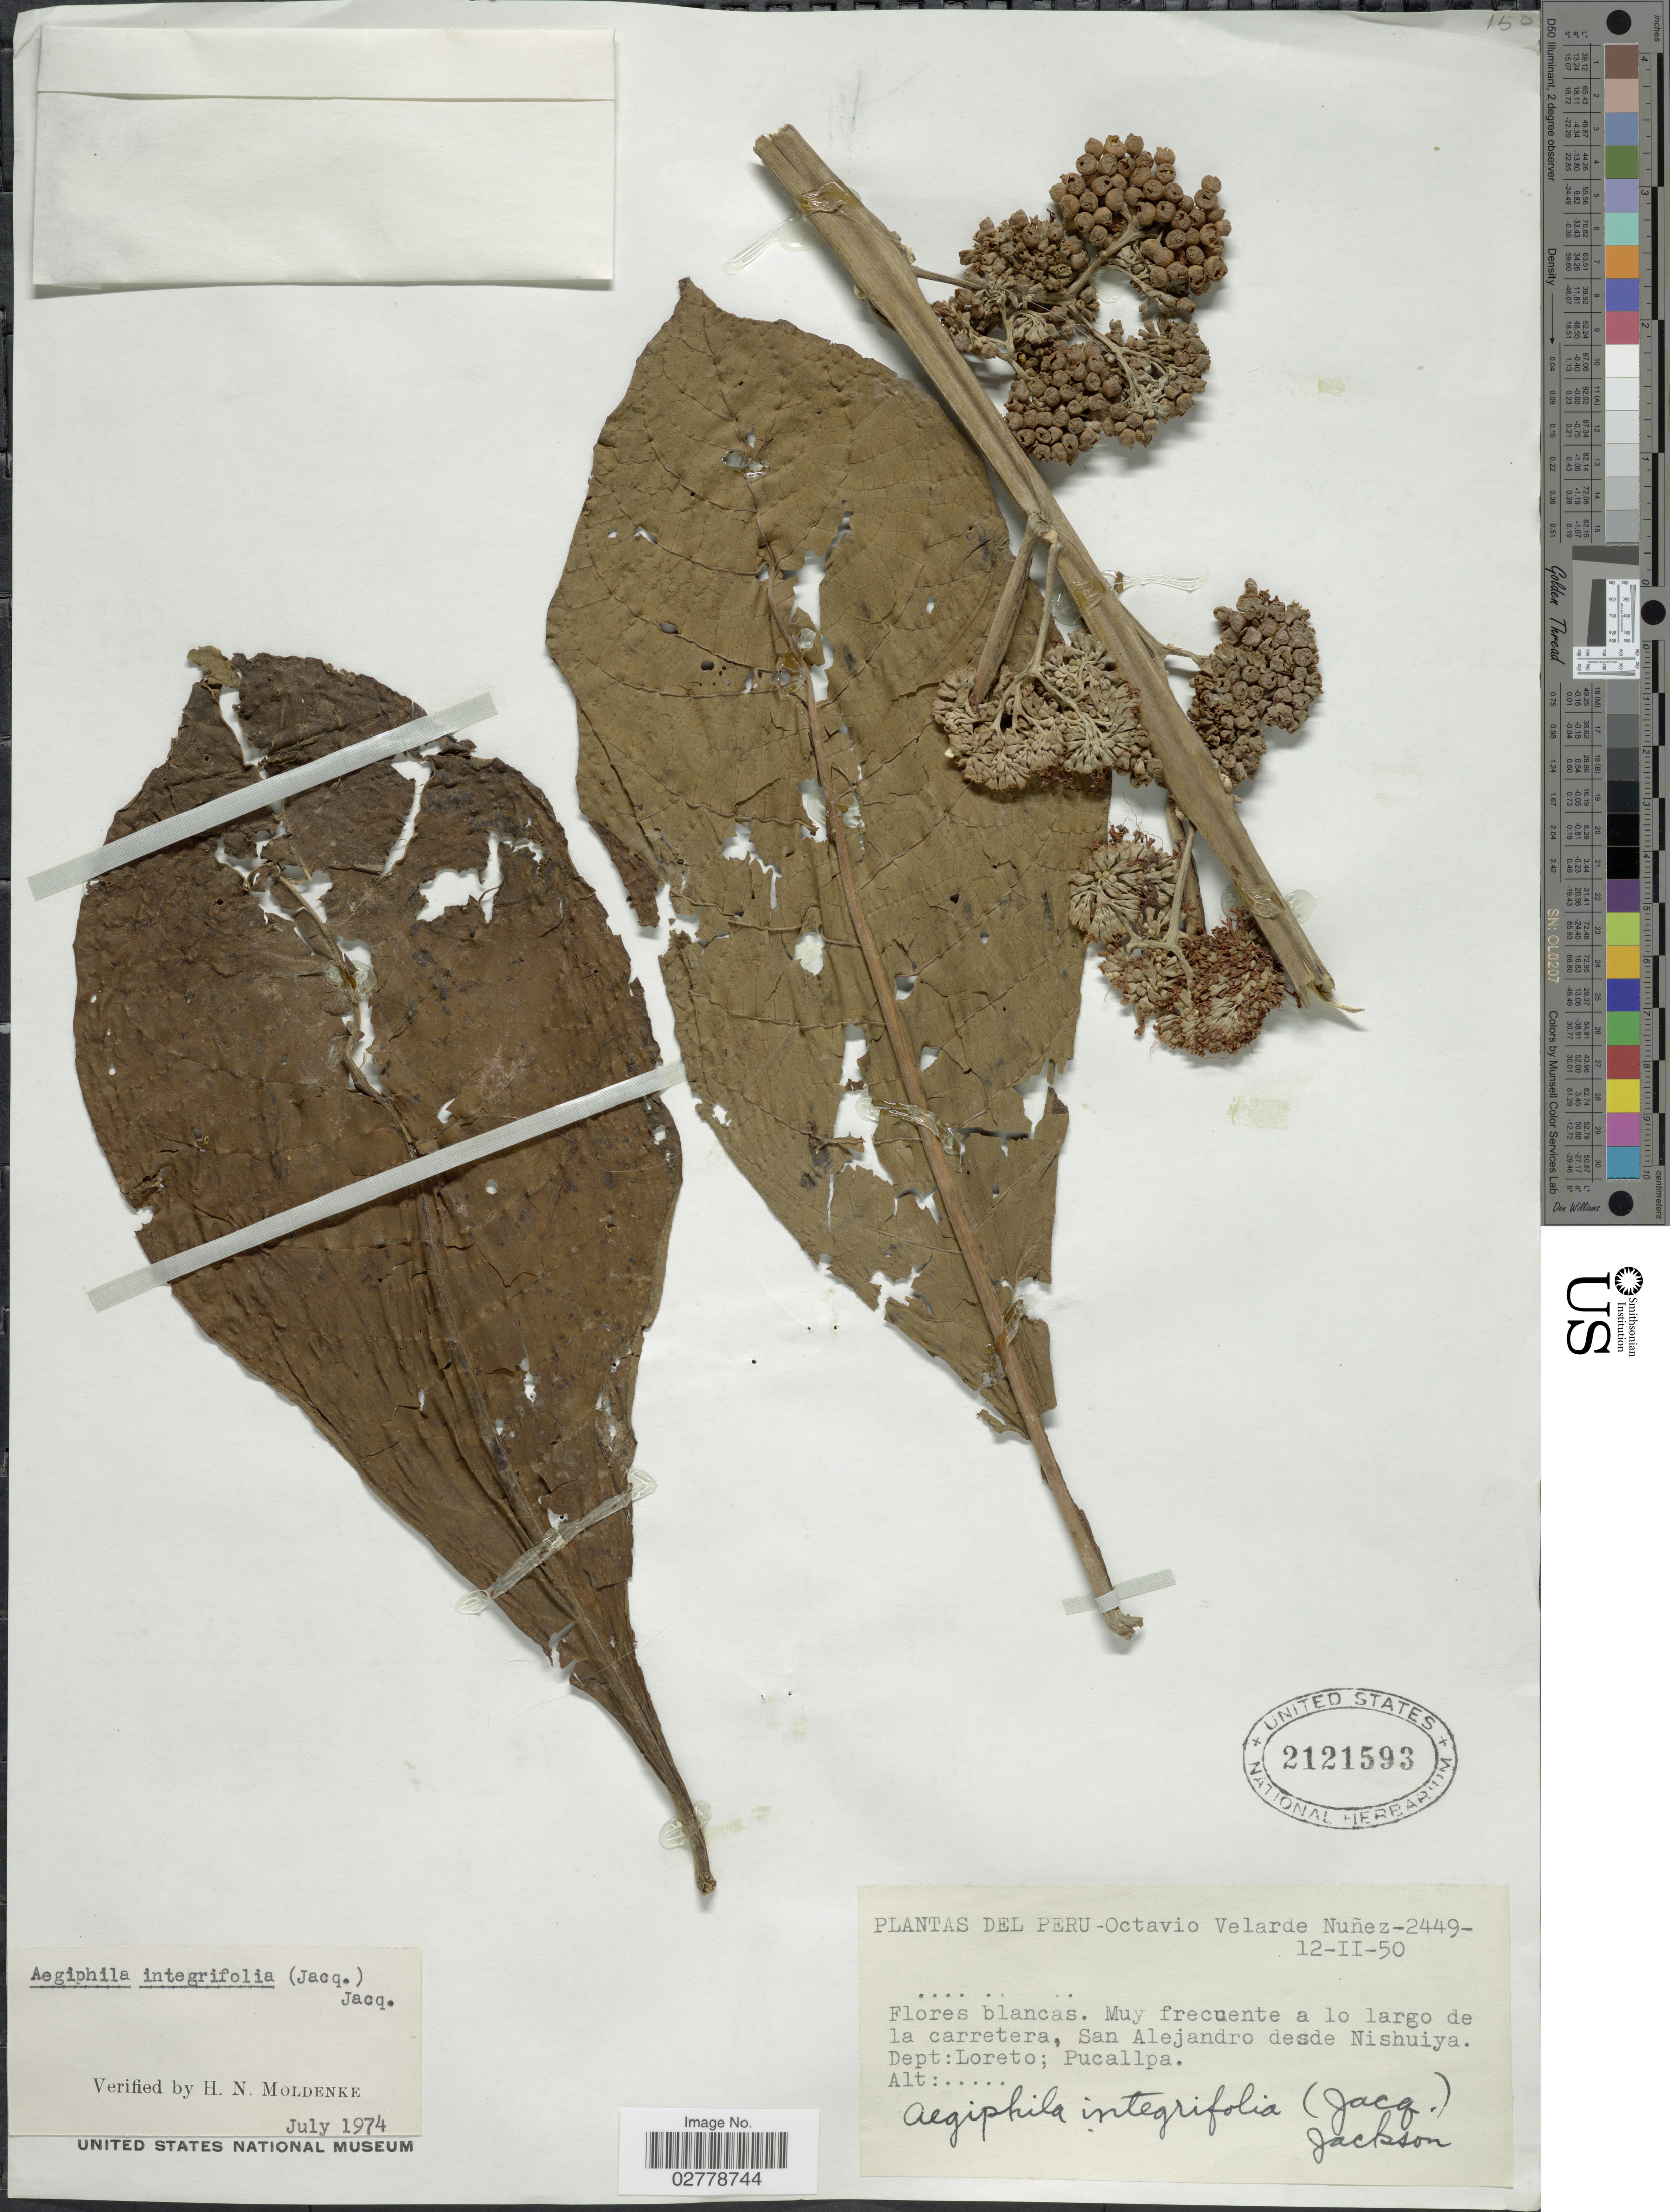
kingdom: Plantae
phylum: Tracheophyta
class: Magnoliopsida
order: Lamiales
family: Lamiaceae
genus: Aegiphila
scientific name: Aegiphila integrifolia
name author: (Jacq.) B.D. Jacks.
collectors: O. Nuñez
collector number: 2449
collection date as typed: Transcribed d/m/y: 12/2/50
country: Peru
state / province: Loreto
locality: Muy frecuente a lo largo de la carretera, San Alejandro desde Nishuiya. Dept: Loreto, Pucallpa.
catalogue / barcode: US 2121593